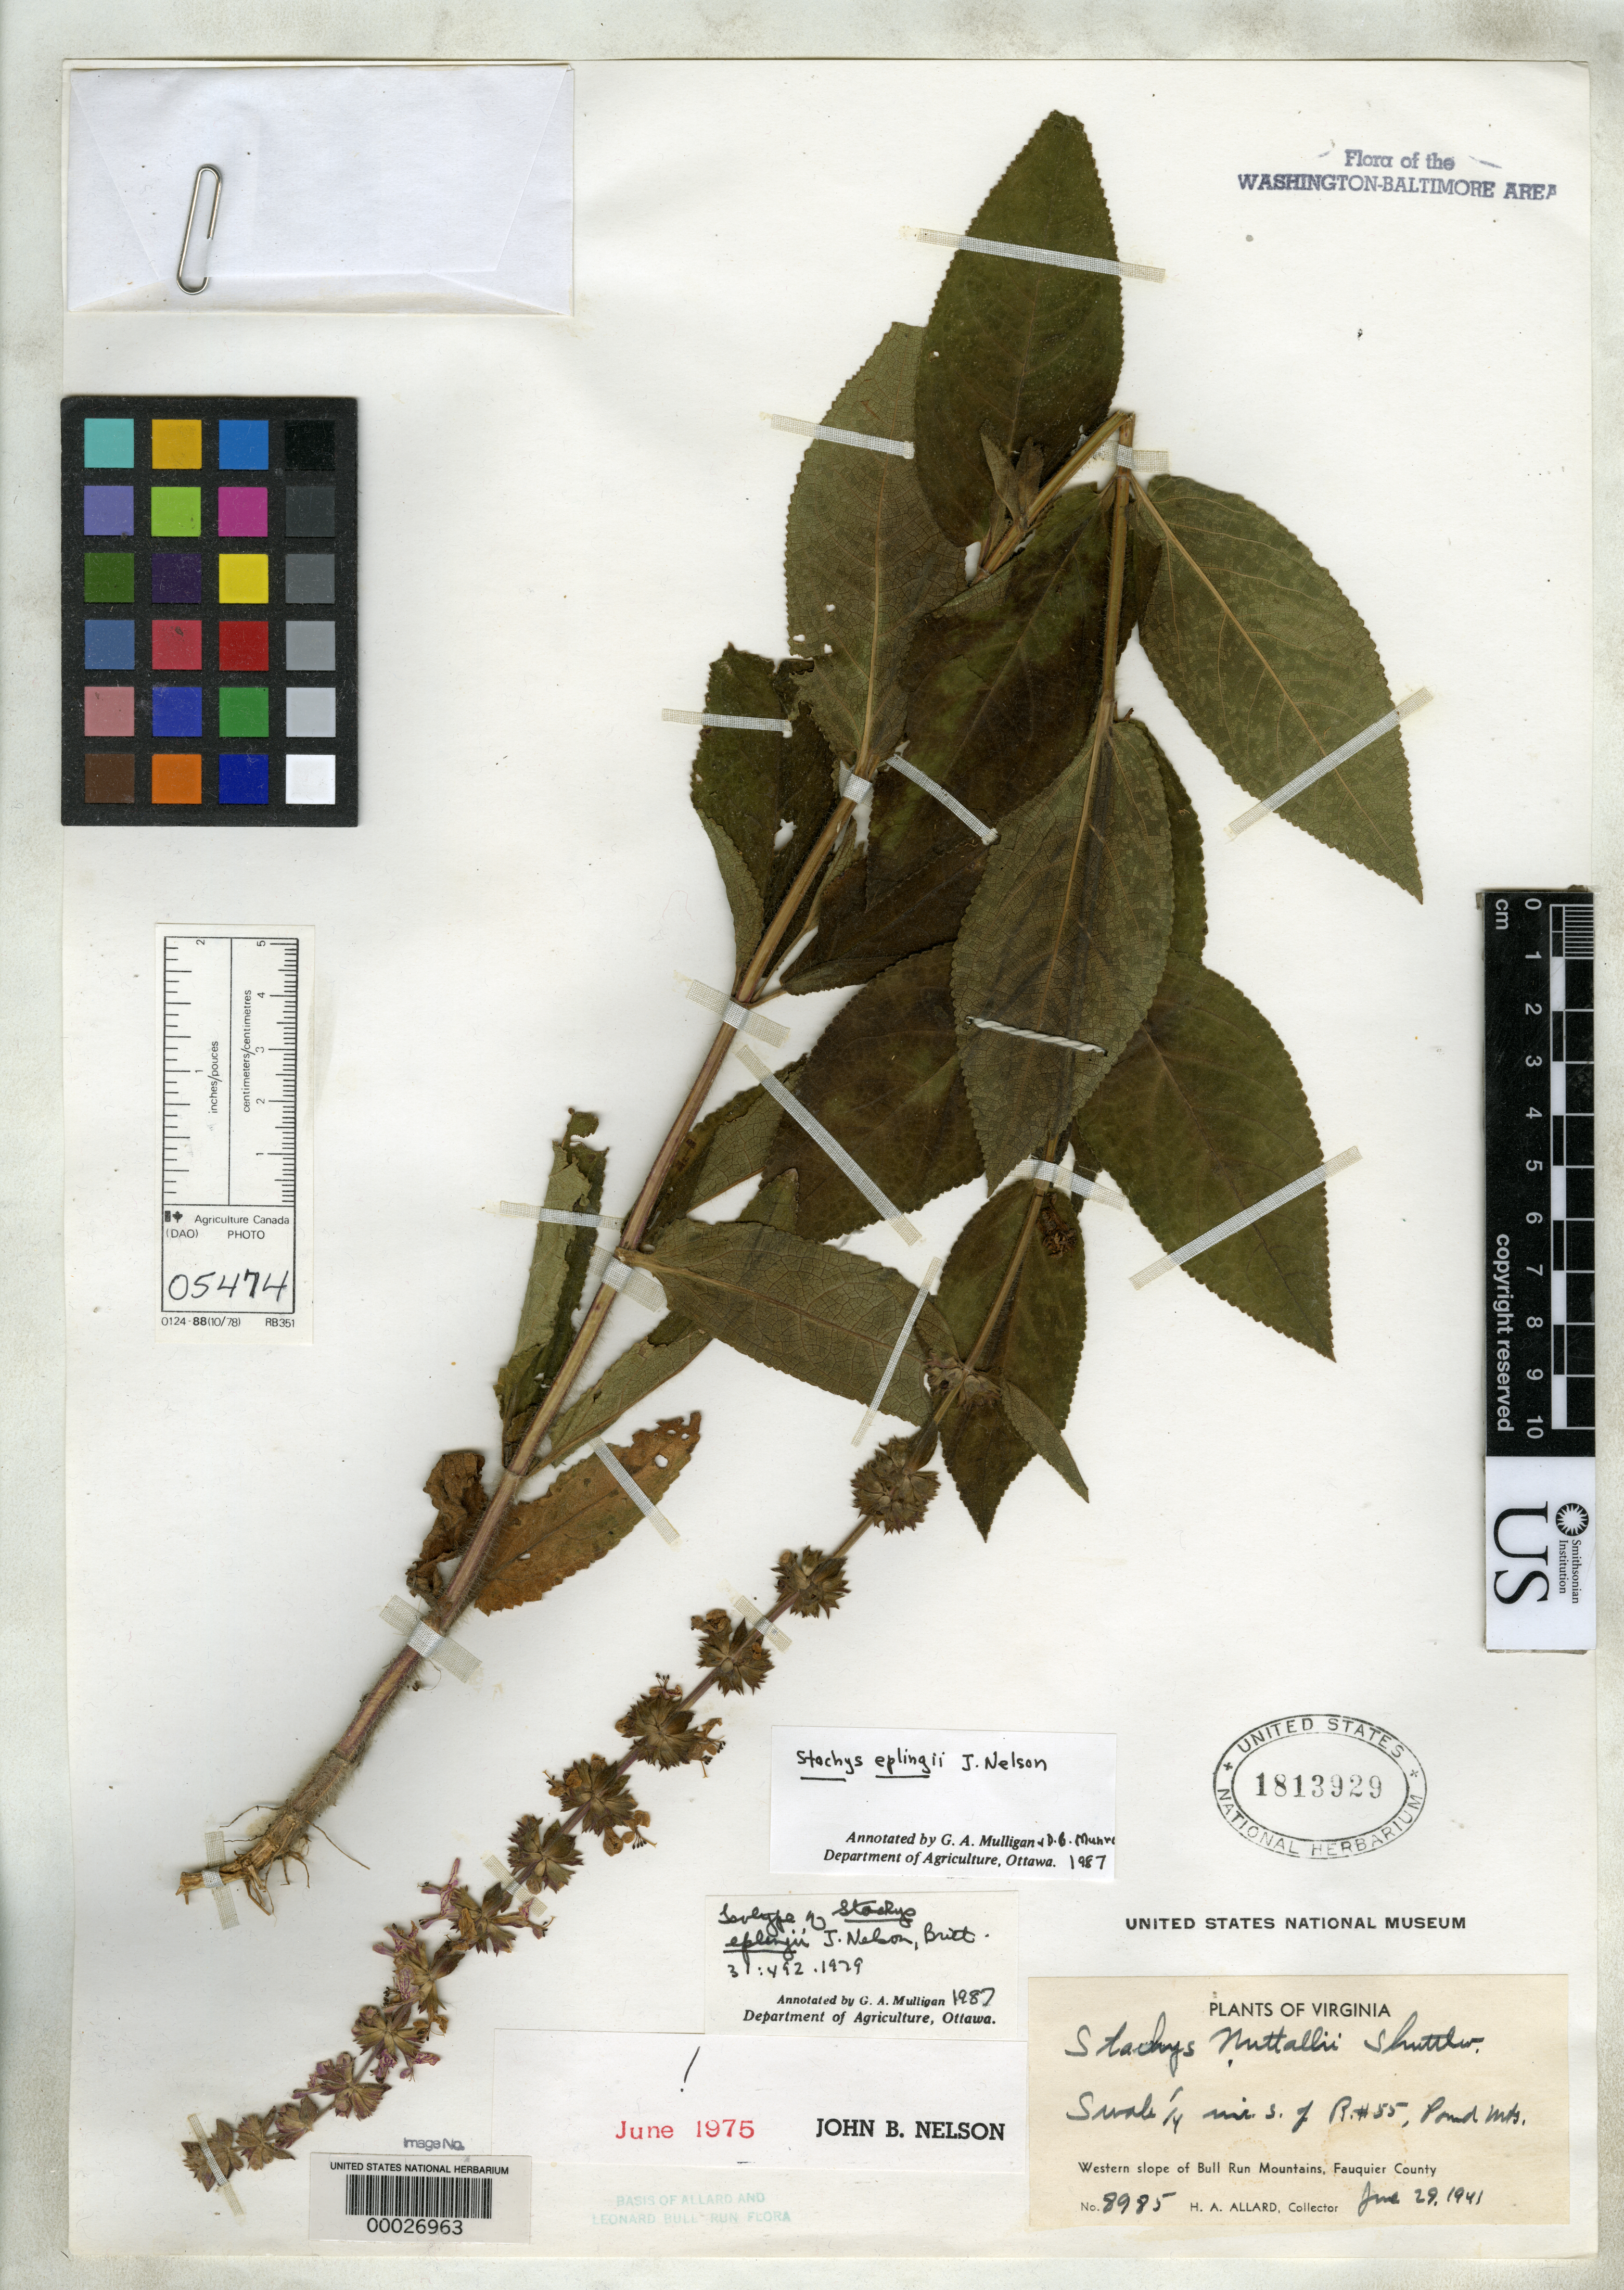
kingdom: Plantae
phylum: Tracheophyta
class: Magnoliopsida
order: Lamiales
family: Lamiaceae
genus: Stachys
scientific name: Stachys eplingii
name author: J.B. Nelson in J.B. Nelson & Fairey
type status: Isotype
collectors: H. A. Allard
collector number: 8985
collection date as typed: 29 Jun 1941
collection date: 1941-06-29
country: United States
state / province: Virginia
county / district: Fauquier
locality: Swale 1/4 mi. S of Rt. #55, Pond Mountains, W slope of Bull Run Mountains.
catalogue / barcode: US 1813929